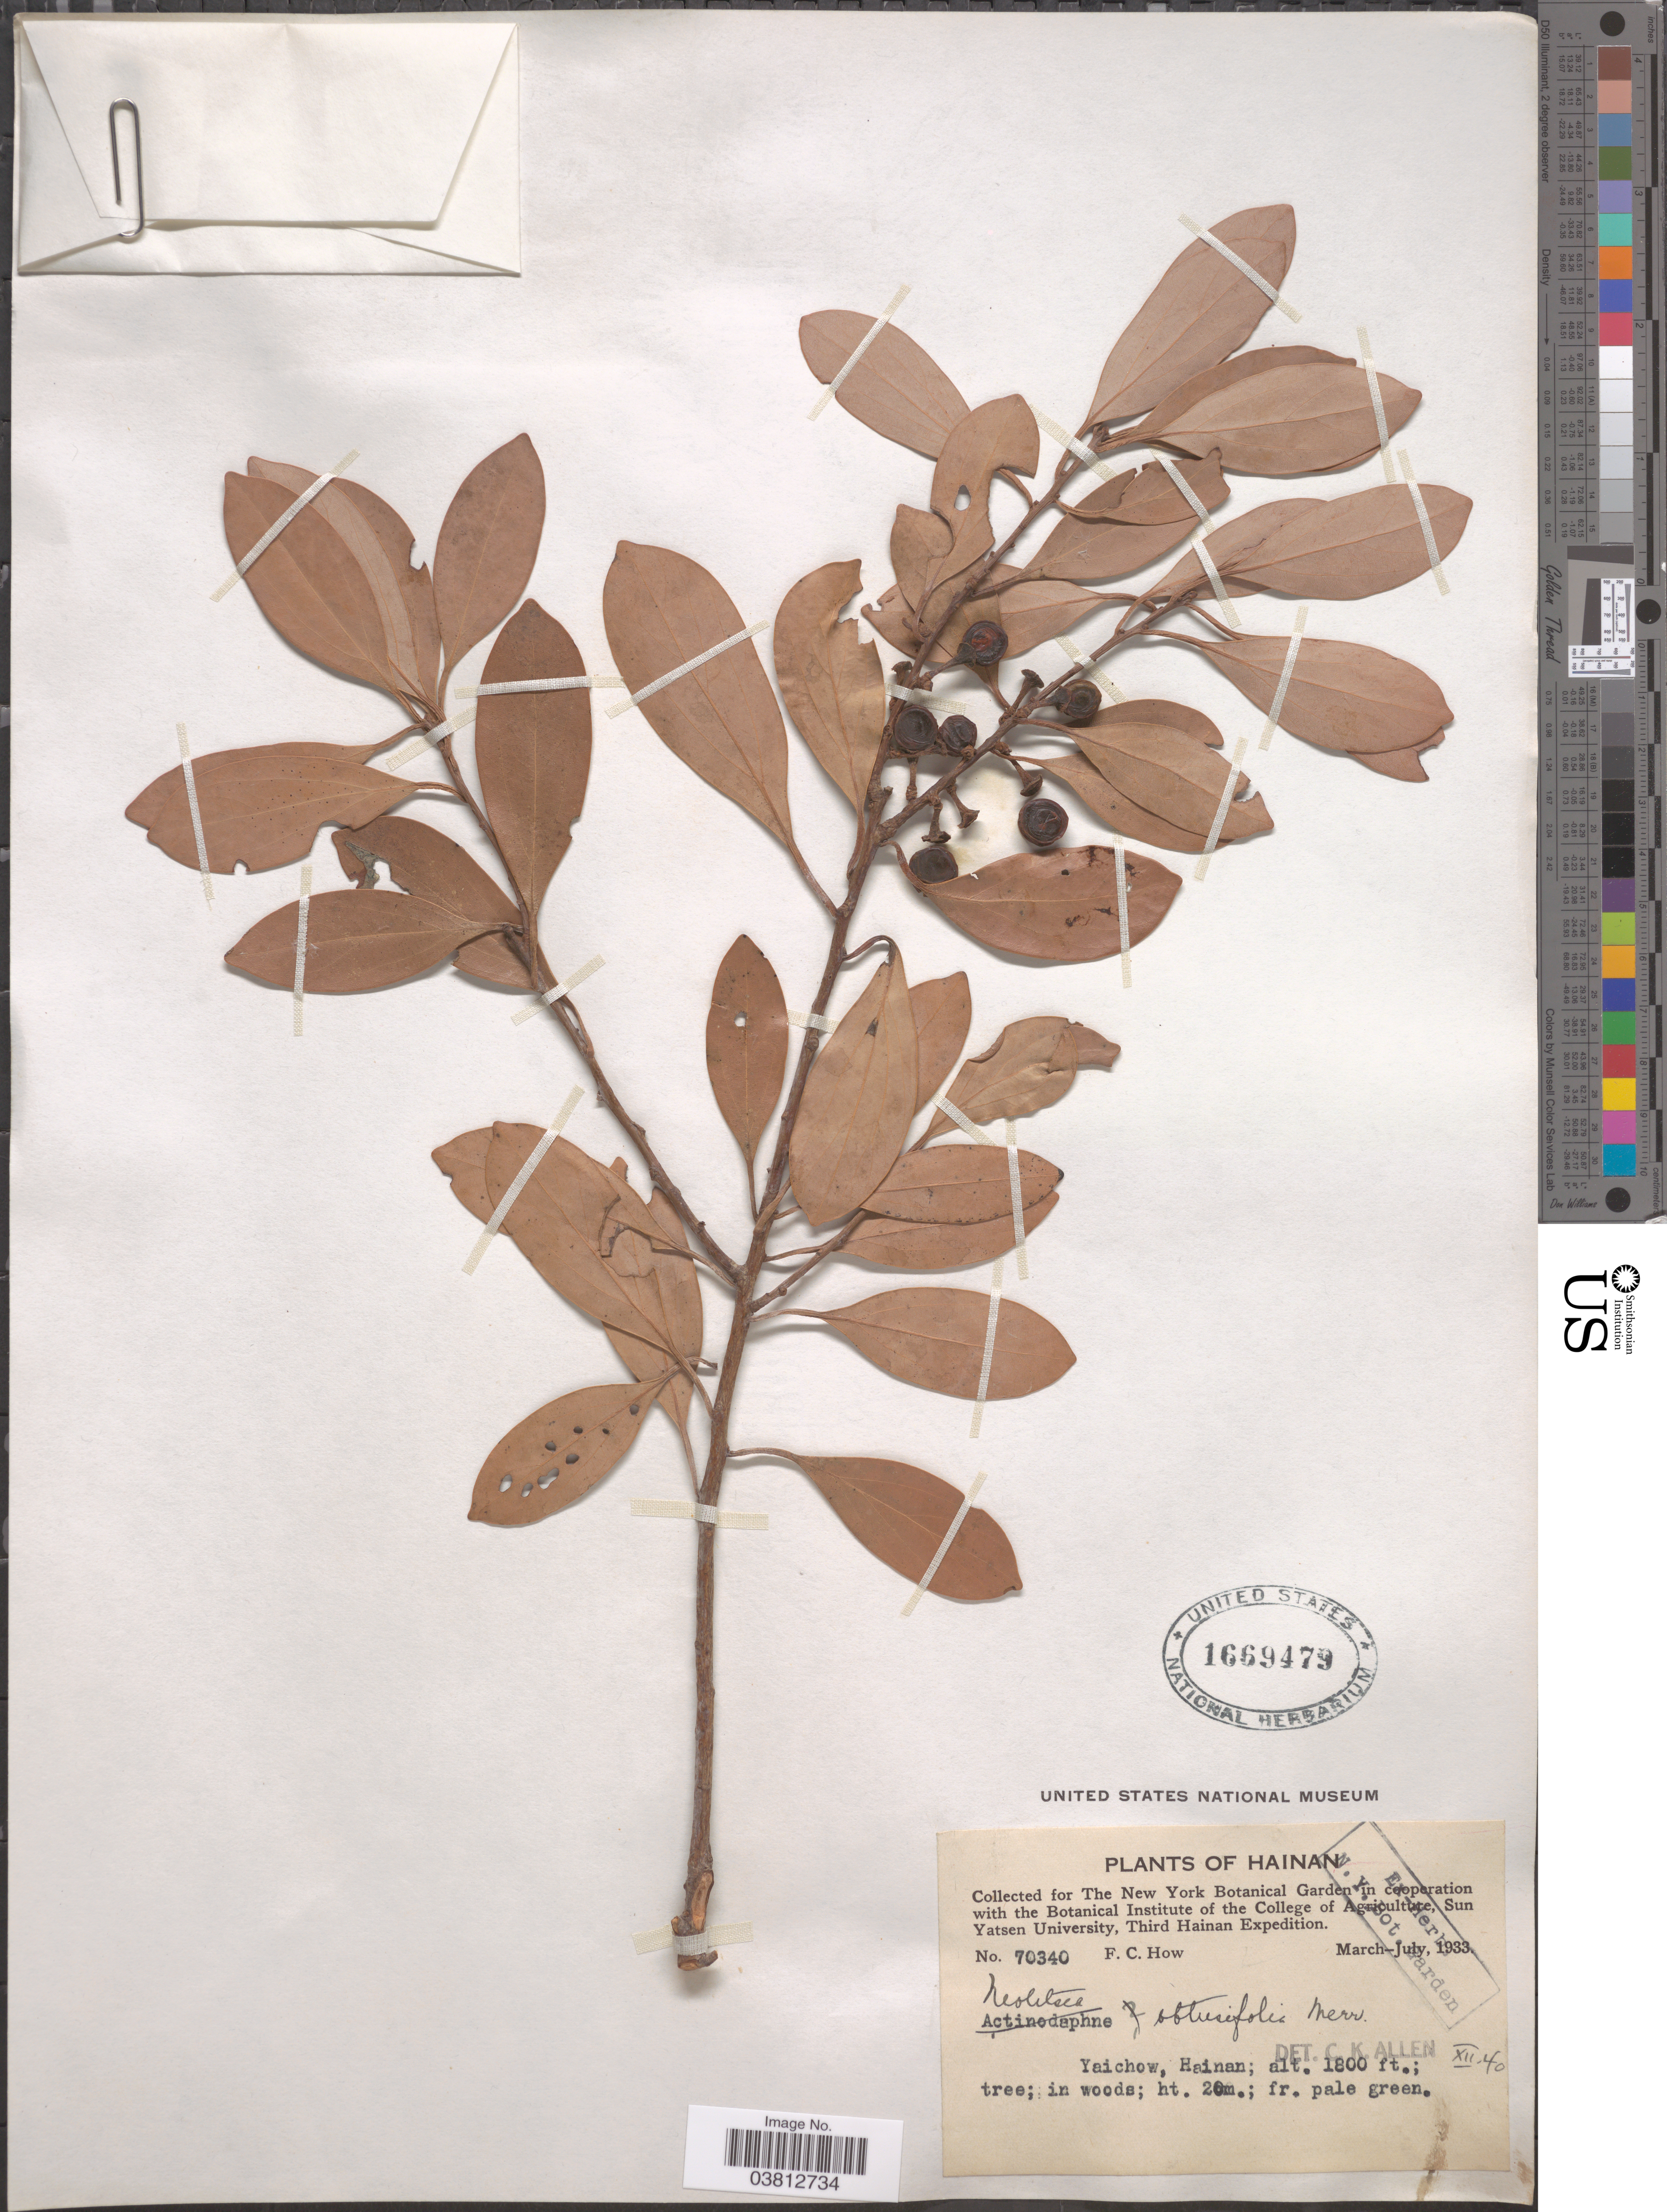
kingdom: Plantae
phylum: Tracheophyta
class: Magnoliopsida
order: Laurales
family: Lauraceae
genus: Neolitsea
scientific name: Neolitsea obtusifolia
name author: Merr.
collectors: F. C. How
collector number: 70340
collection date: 1933-03/1933-07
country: China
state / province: Hainan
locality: Yaichow.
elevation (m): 549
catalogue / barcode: US 1669479